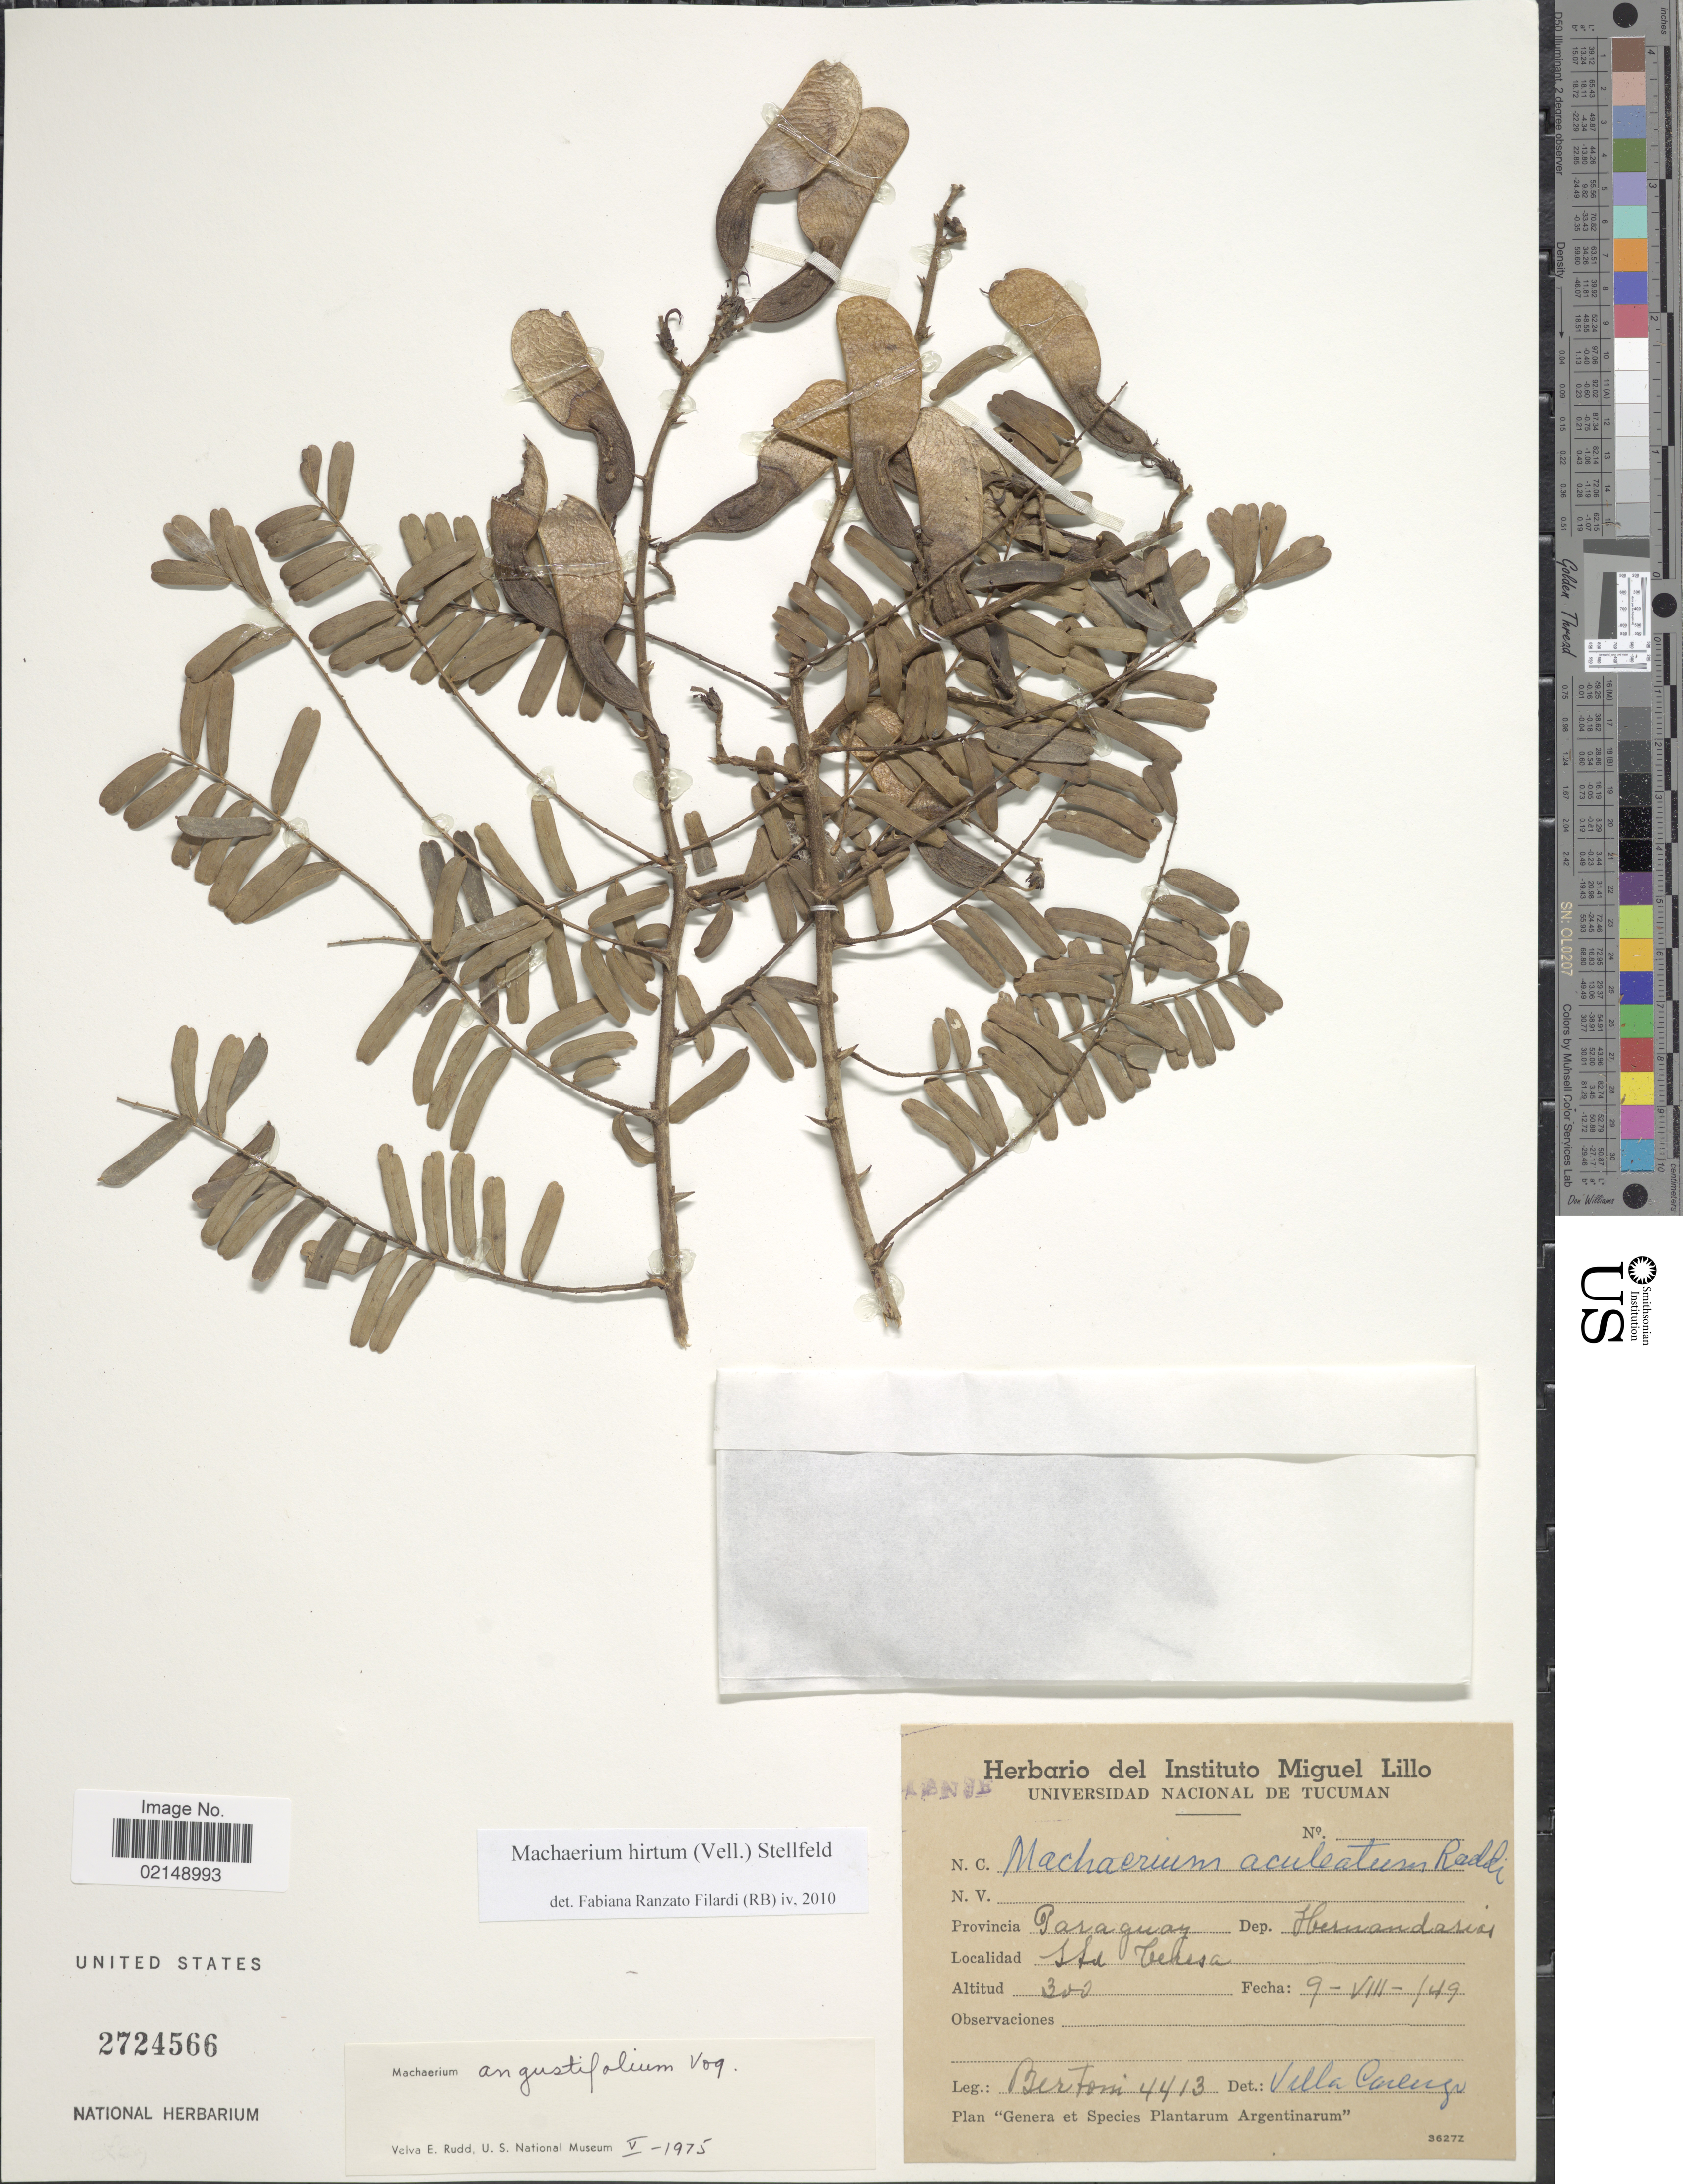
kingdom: Plantae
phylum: Tracheophyta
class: Magnoliopsida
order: Fabales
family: Fabaceae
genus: Machaerium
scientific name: Machaerium hirtum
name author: (Vell.) Stellfeld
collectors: -- Bertoni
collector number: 4413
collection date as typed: Transcribed d/m/y: 9/8/49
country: Paraguay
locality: Dep. Hernandaria. Sta. Teresa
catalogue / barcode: US 2724566